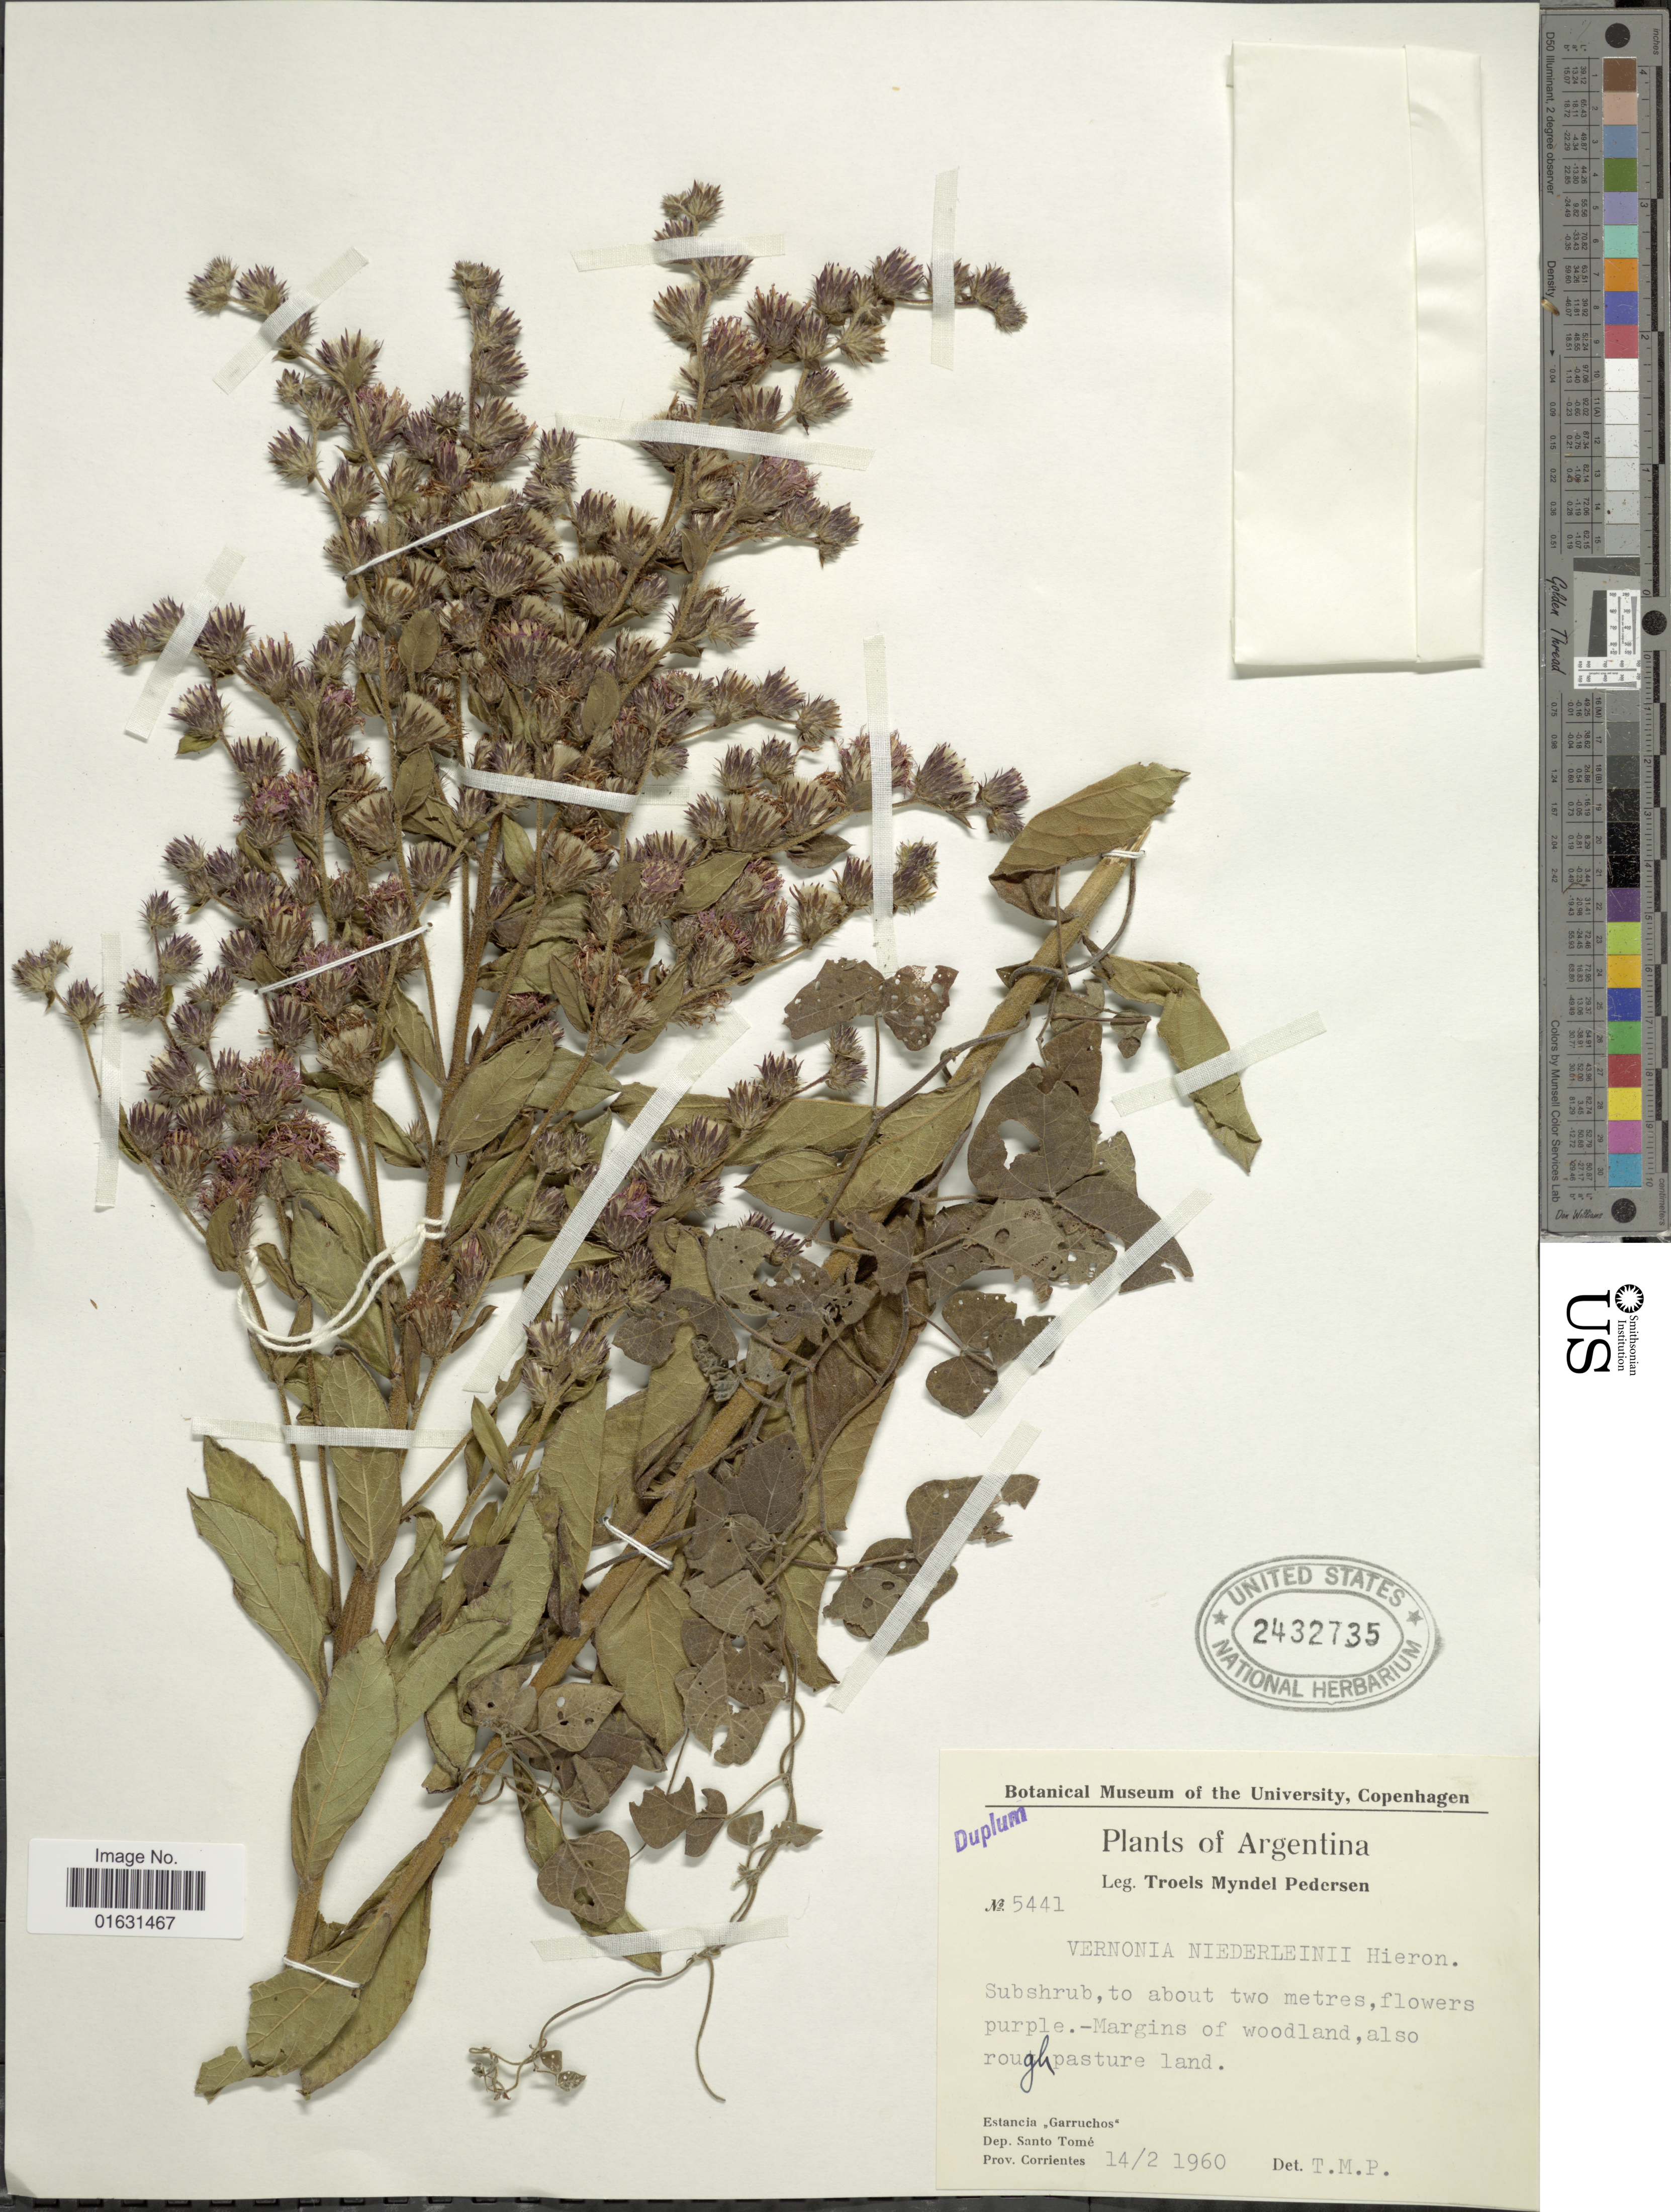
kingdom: Plantae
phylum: Tracheophyta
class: Magnoliopsida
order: Asterales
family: Asteraceae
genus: Lessingianthus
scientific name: Lessingianthus niederleinii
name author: (Hieron.) H. Rob.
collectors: T. Pederson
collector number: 5441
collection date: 1960-02-14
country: Argentina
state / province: Corrientes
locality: Estancia Garruchos, Dept. Santo Tome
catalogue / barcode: US 2432735